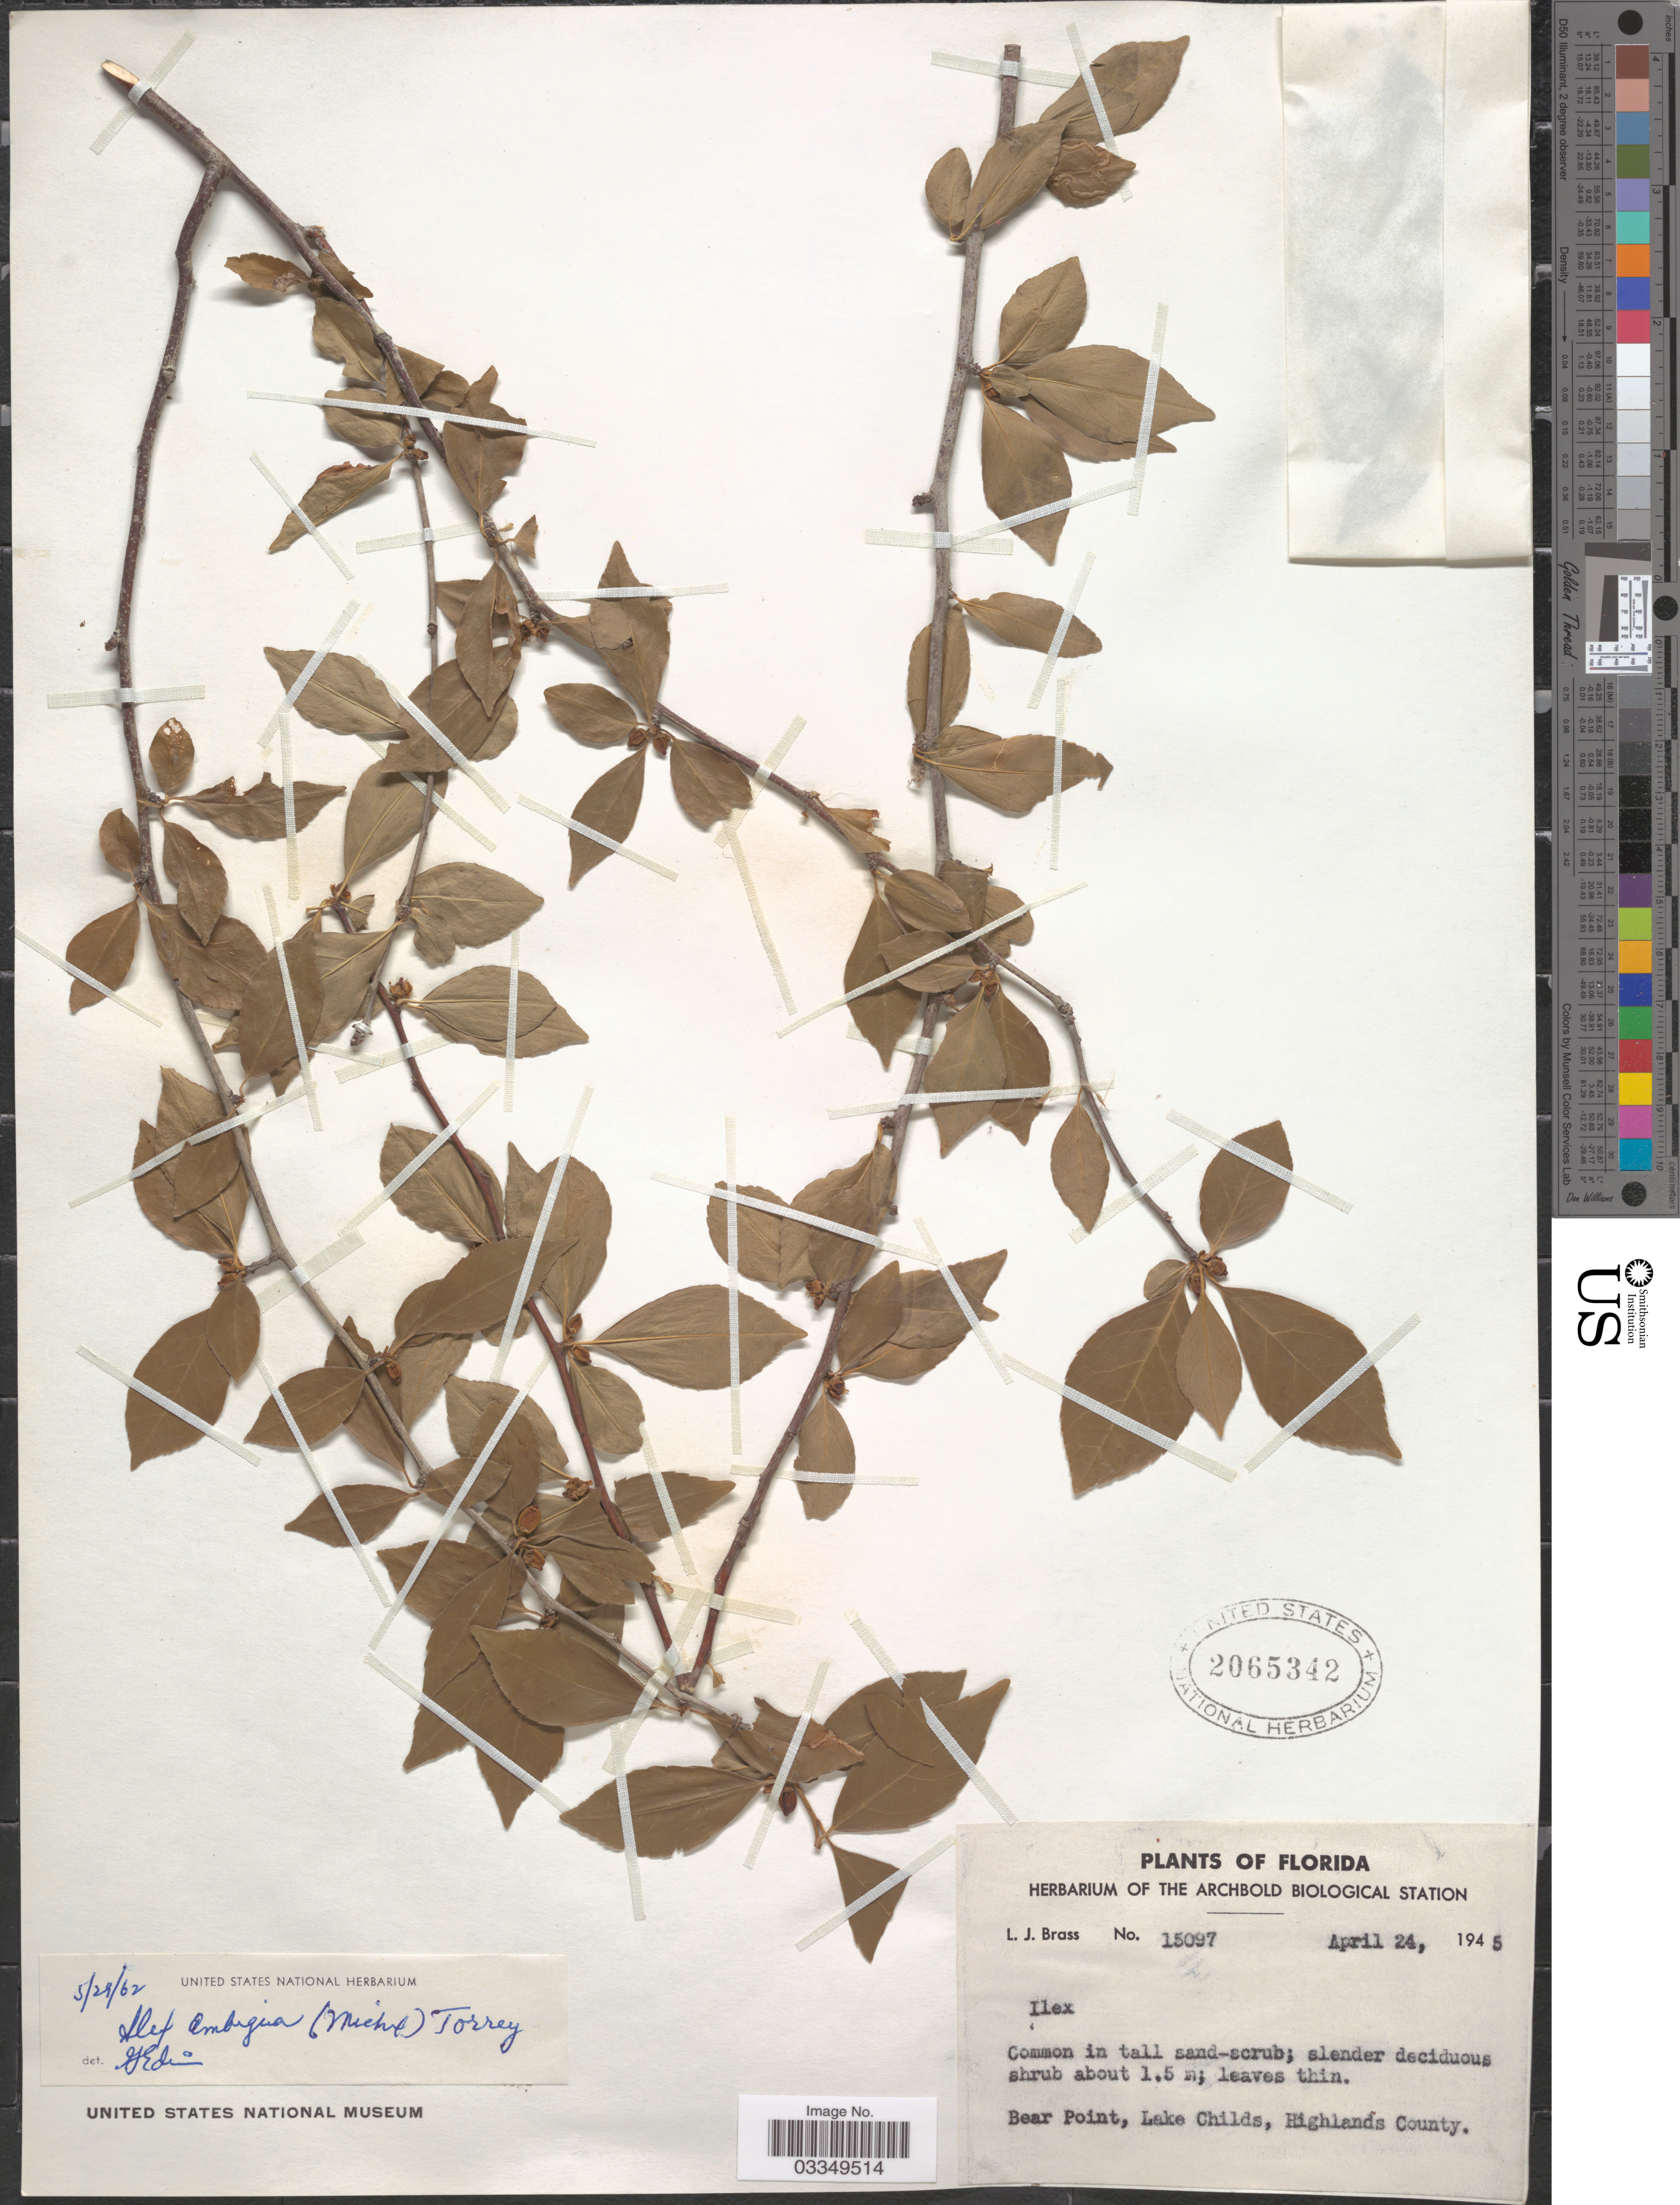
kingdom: Plantae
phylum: Tracheophyta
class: Magnoliopsida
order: Aquifoliales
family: Aquifoliaceae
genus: Ilex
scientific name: Ilex caroliniana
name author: Trel.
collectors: L. J. Brass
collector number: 15097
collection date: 1945-04-24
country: United States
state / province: Florida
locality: Bear Point, Lake Childs, Highlands County.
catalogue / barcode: US 2065342